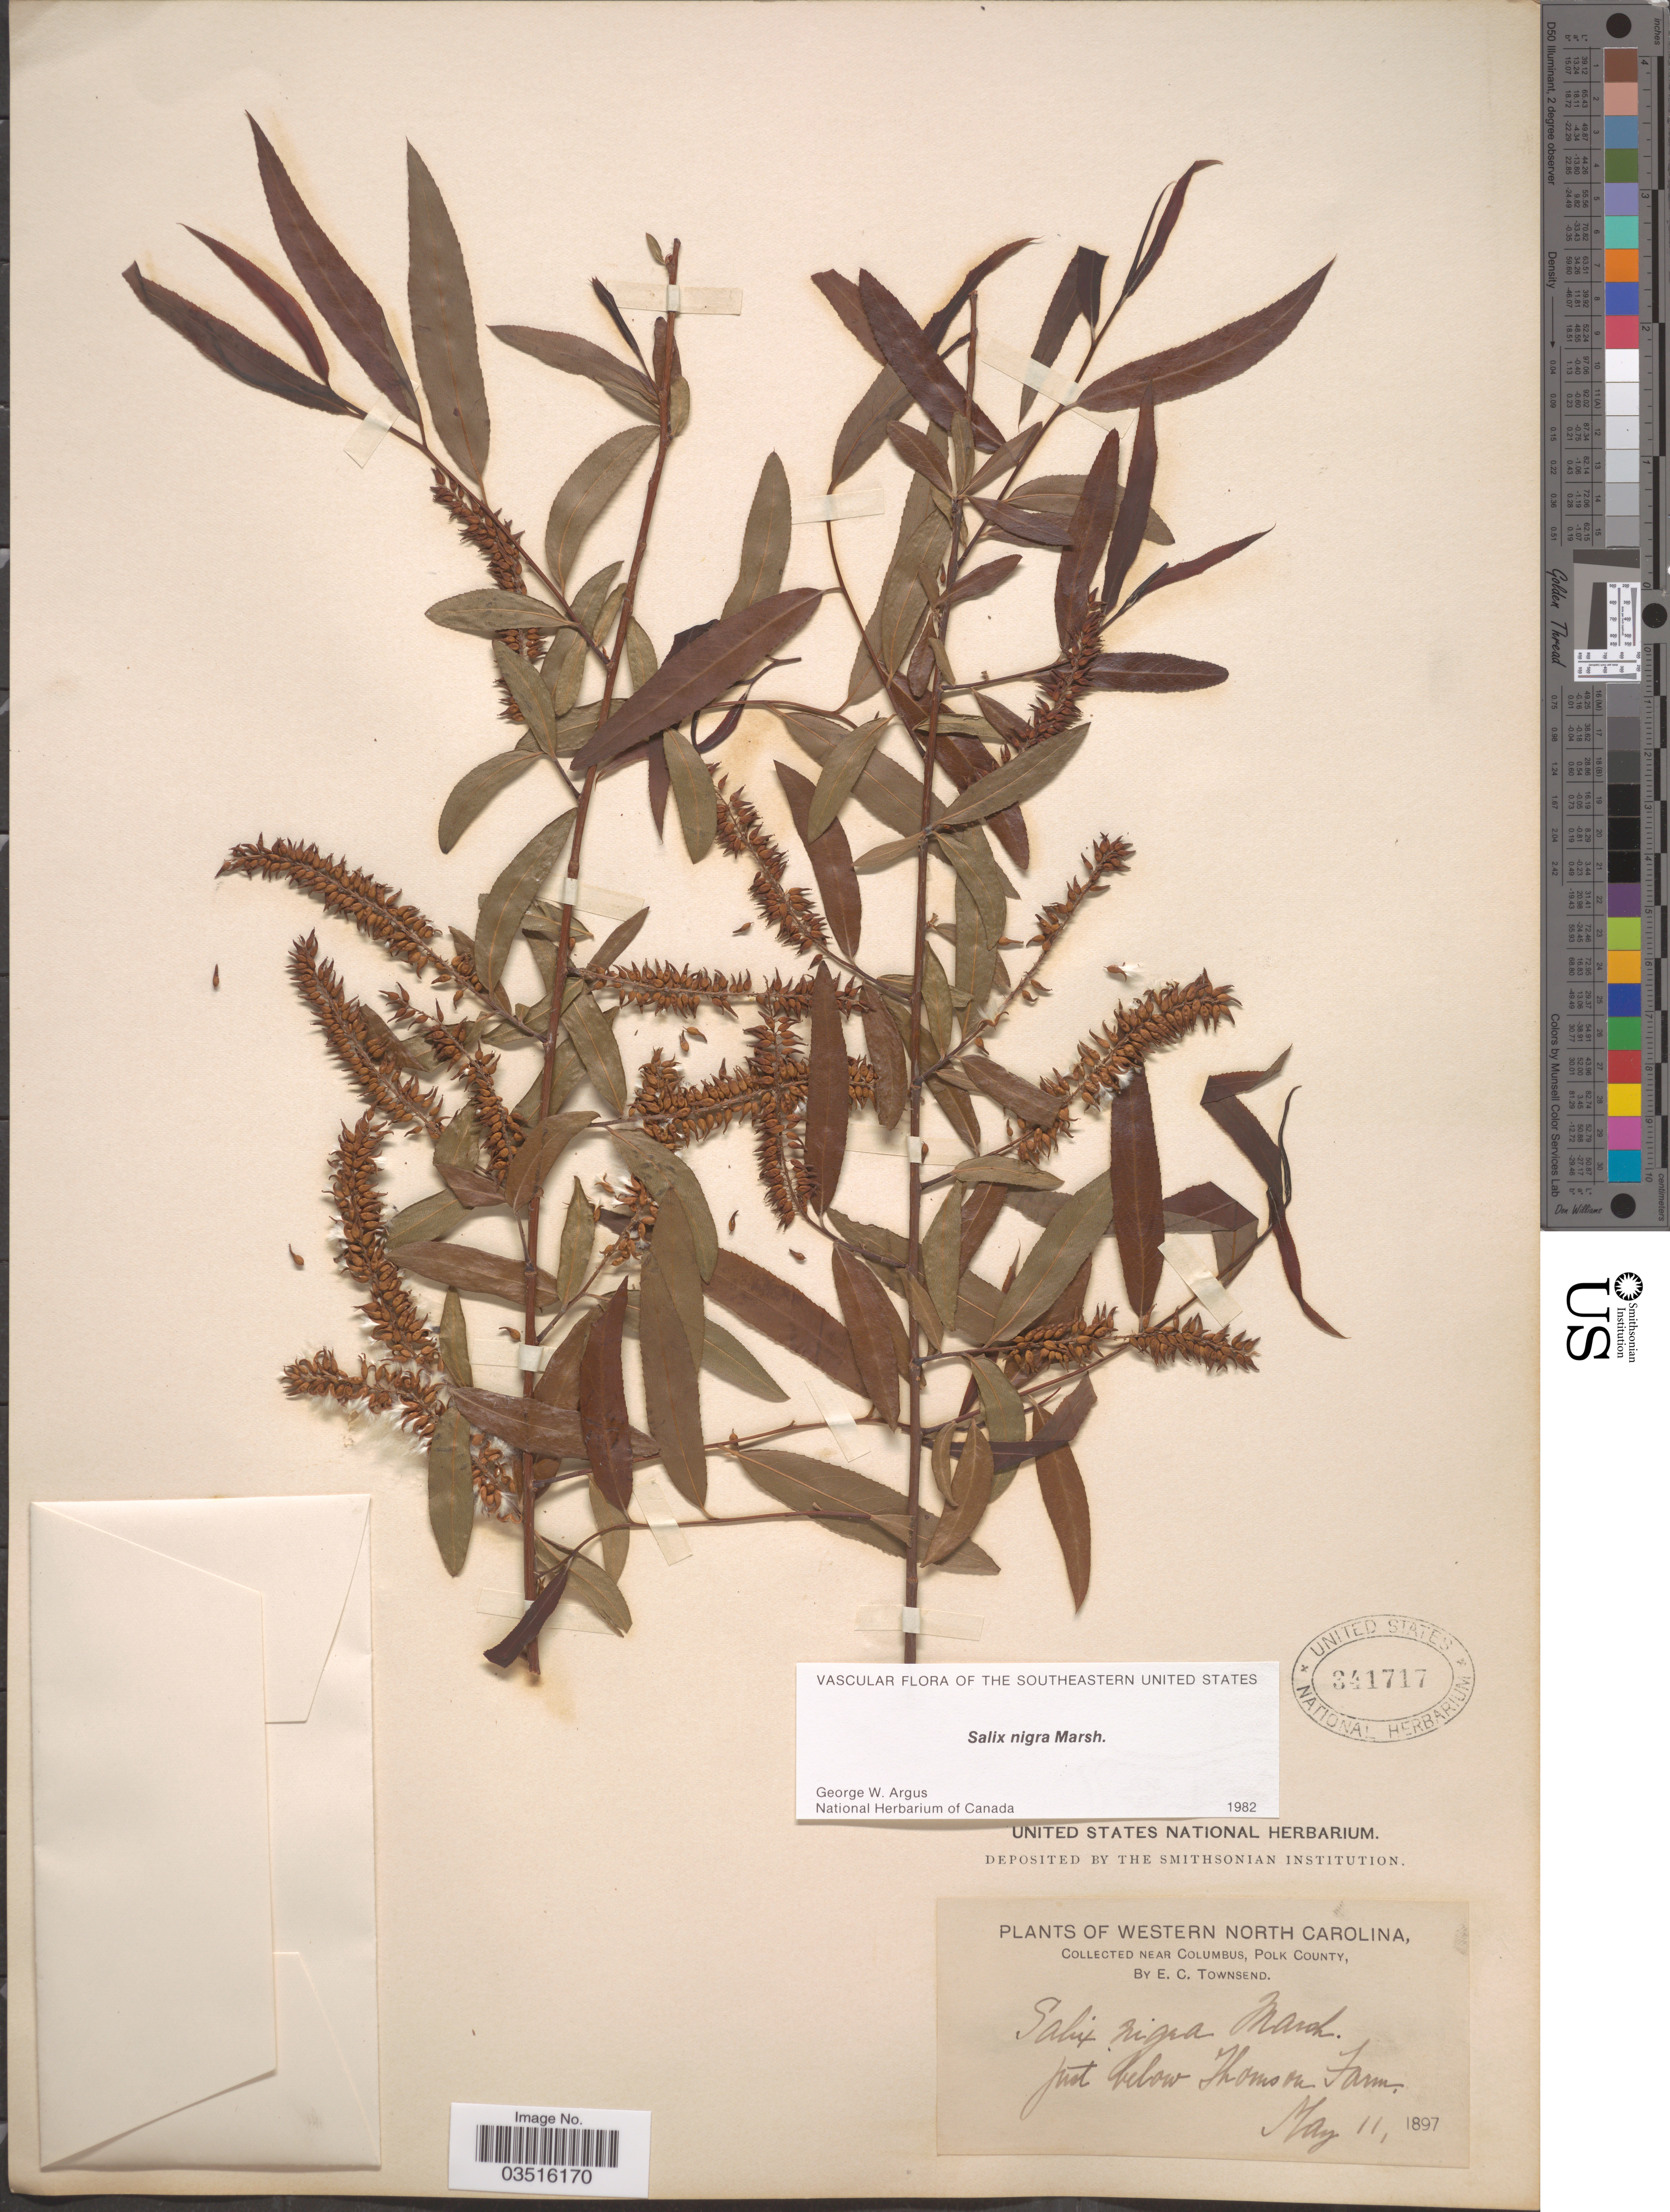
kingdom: Plantae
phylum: Tracheophyta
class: Magnoliopsida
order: Malpighiales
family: Salicaceae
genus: Salix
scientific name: Salix nigra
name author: Marshall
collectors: E. C. Townsend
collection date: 1897-05-11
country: United States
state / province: North Carolina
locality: Western North Carolina. Near Columbus, Polk County. Just below Thomson Farm.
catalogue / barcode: US 341717